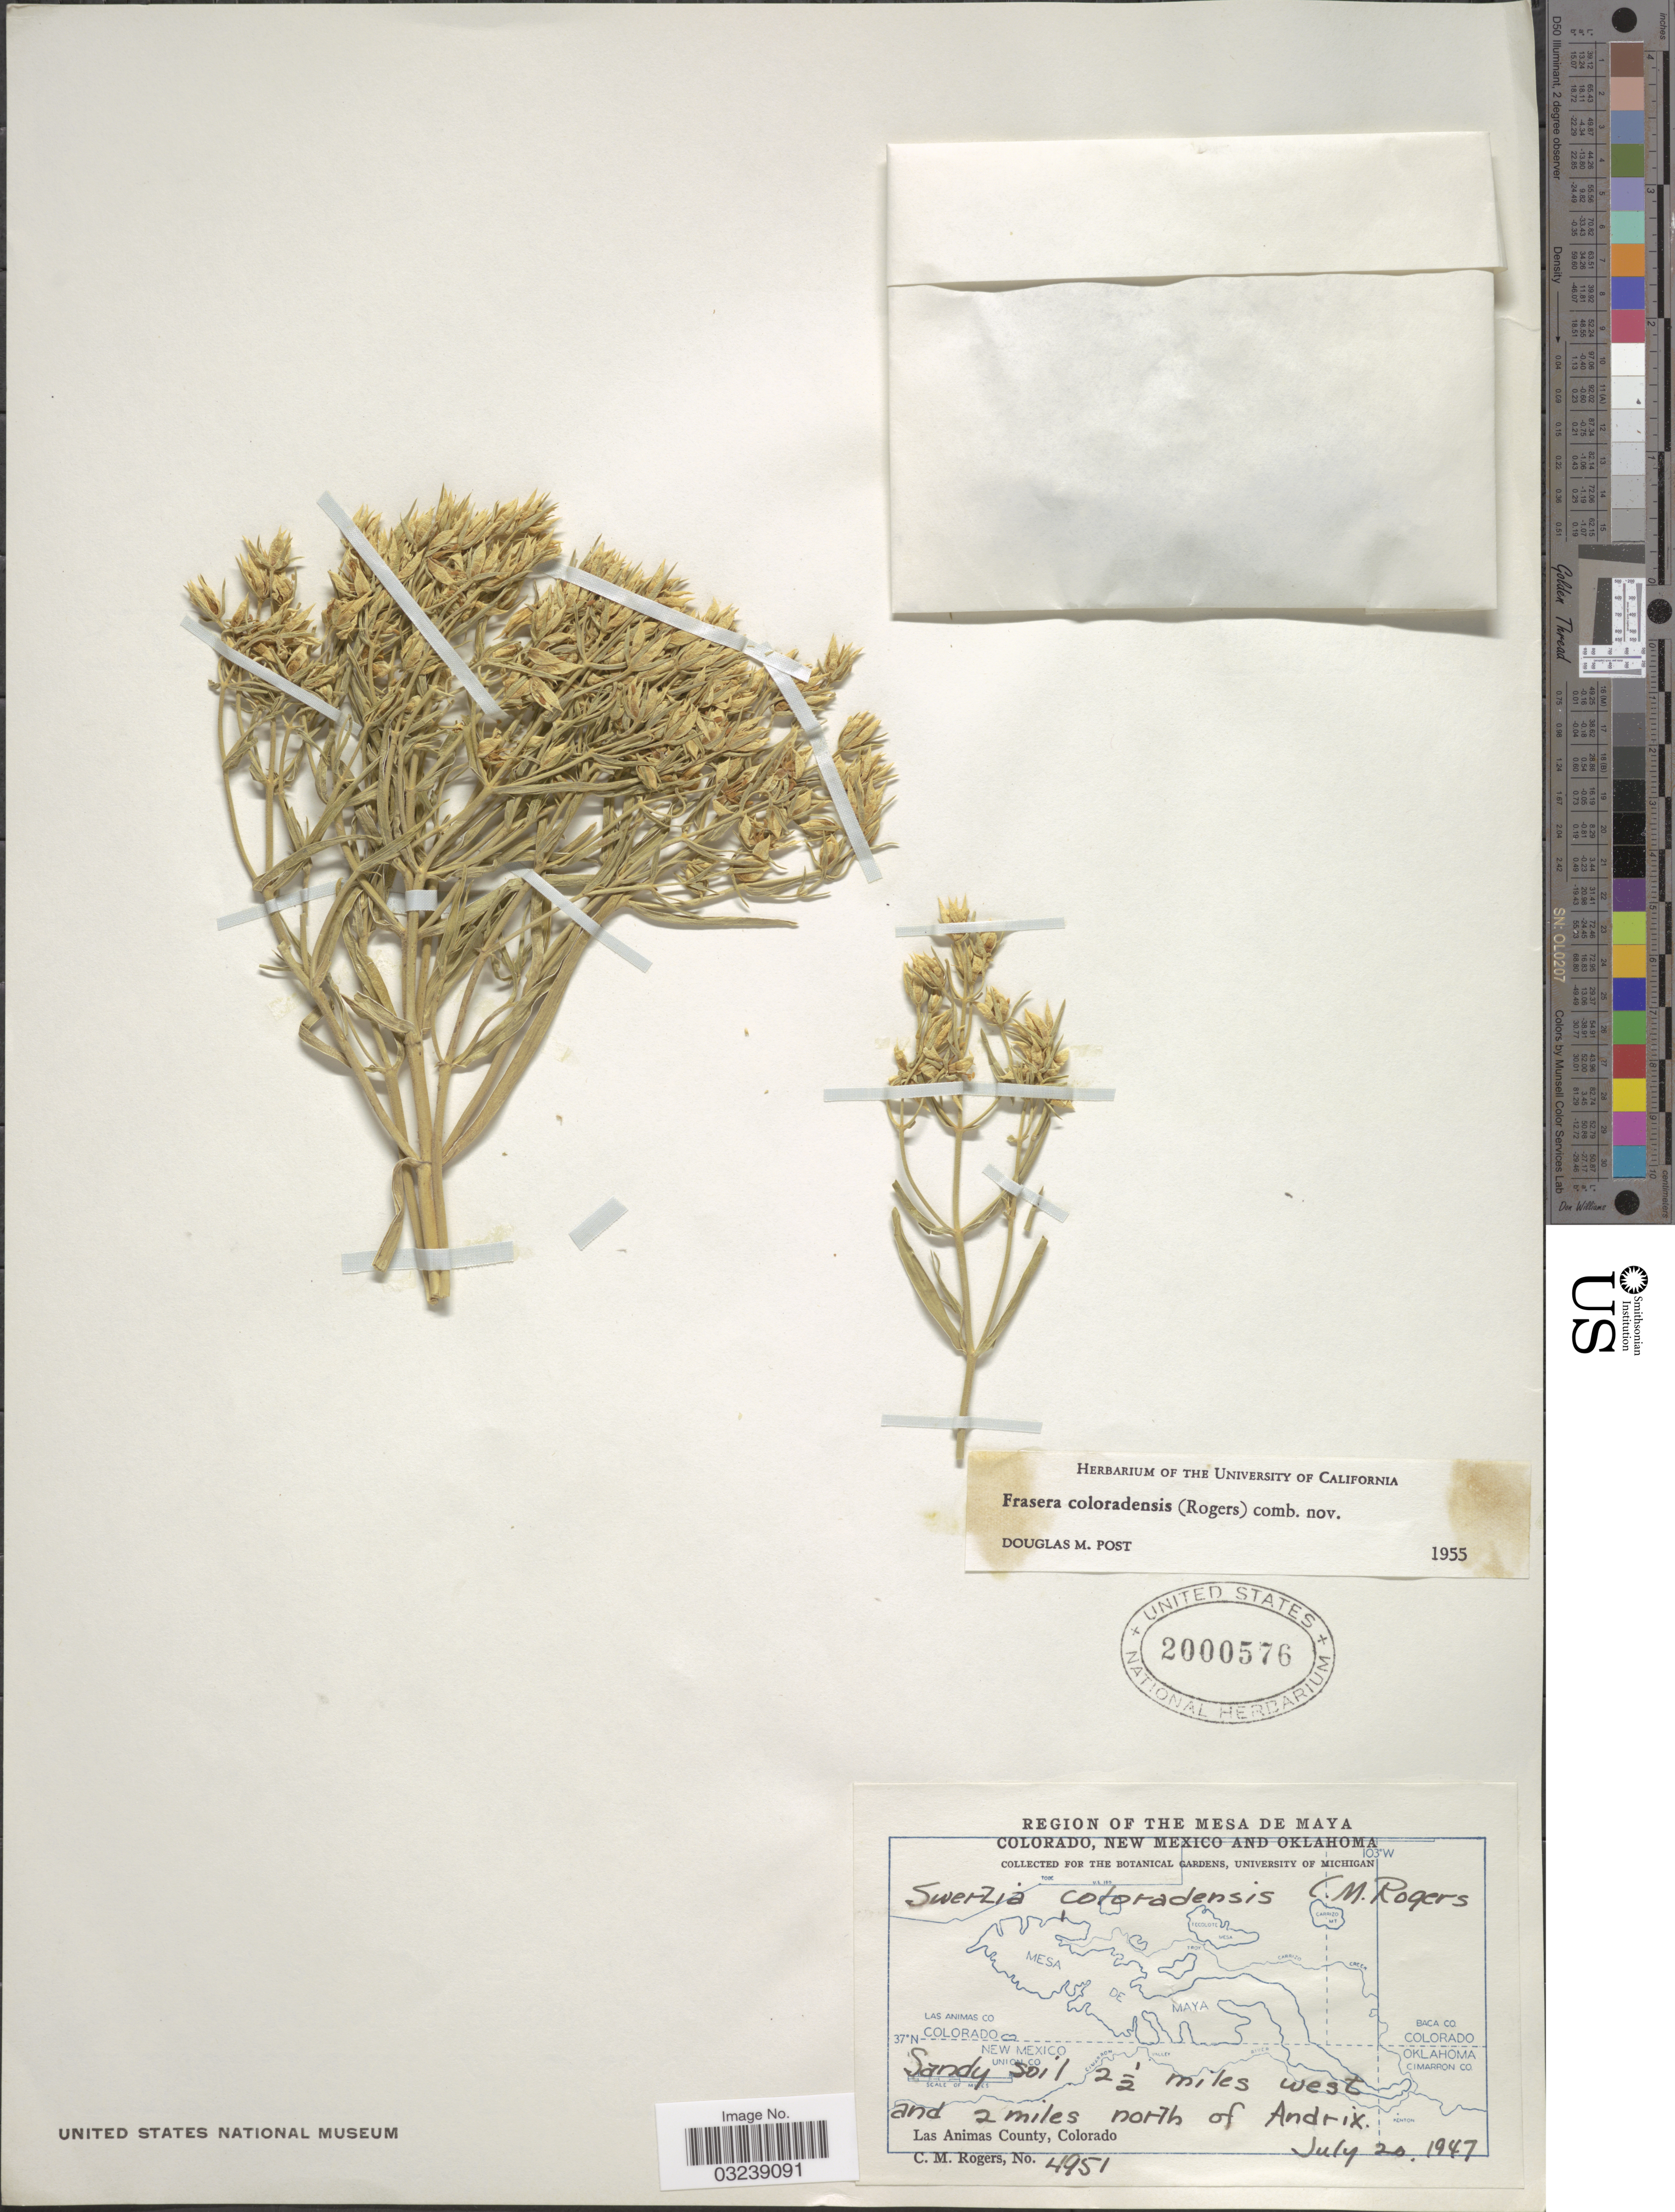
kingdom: Plantae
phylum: Tracheophyta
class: Magnoliopsida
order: Gentianales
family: Gentianaceae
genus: Frasera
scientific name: Frasera coloradensis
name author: (C.M. Rogers) D.M. Post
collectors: C. M. Rogers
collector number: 4951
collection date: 1947-07-20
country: United States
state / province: Colorado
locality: Mesa de Maya. Sandy soil 2½ miles west and 2 miles north of Andrix. Las Animas County.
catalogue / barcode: US 2000576